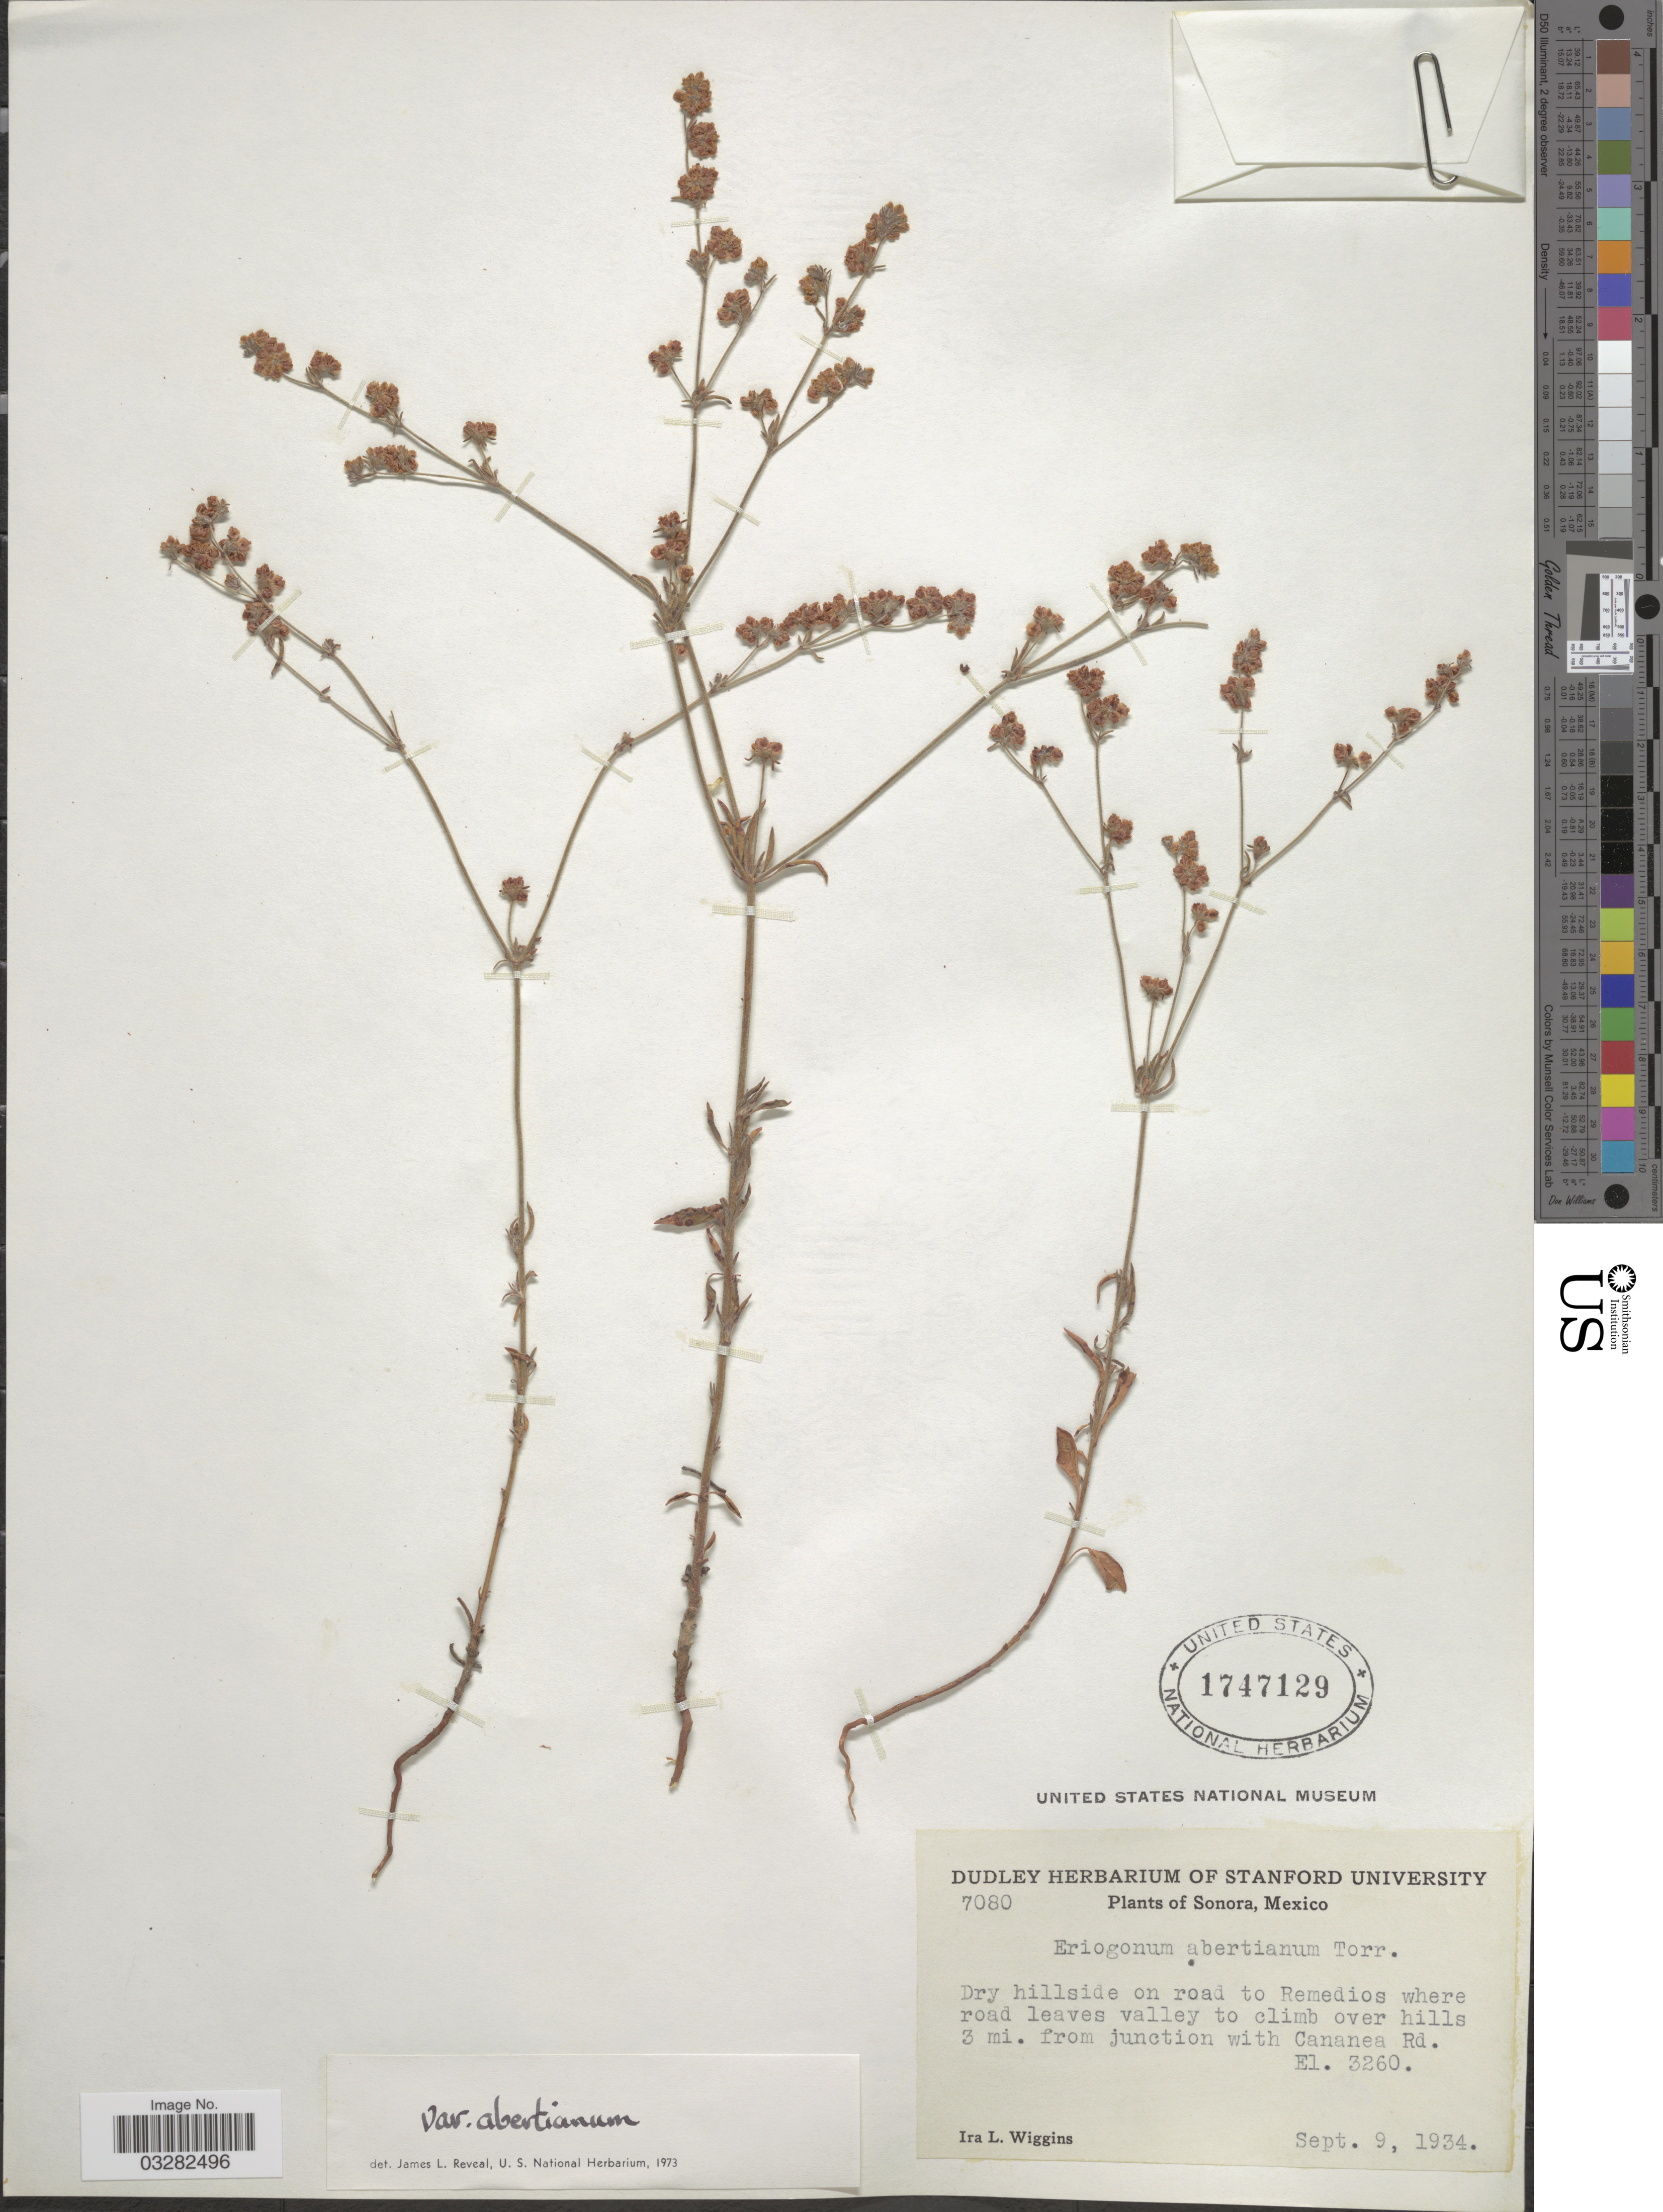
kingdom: Plantae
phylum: Tracheophyta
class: Magnoliopsida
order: Caryophyllales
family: Polygonaceae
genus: Eriogonum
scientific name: Eriogonum abertianum var. abertianum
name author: Torr.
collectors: I. L. Wiggins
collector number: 7080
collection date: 1934-09-09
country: Mexico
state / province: Sonora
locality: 3 mi. from junction with Cananea Rd.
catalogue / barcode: US 1747129